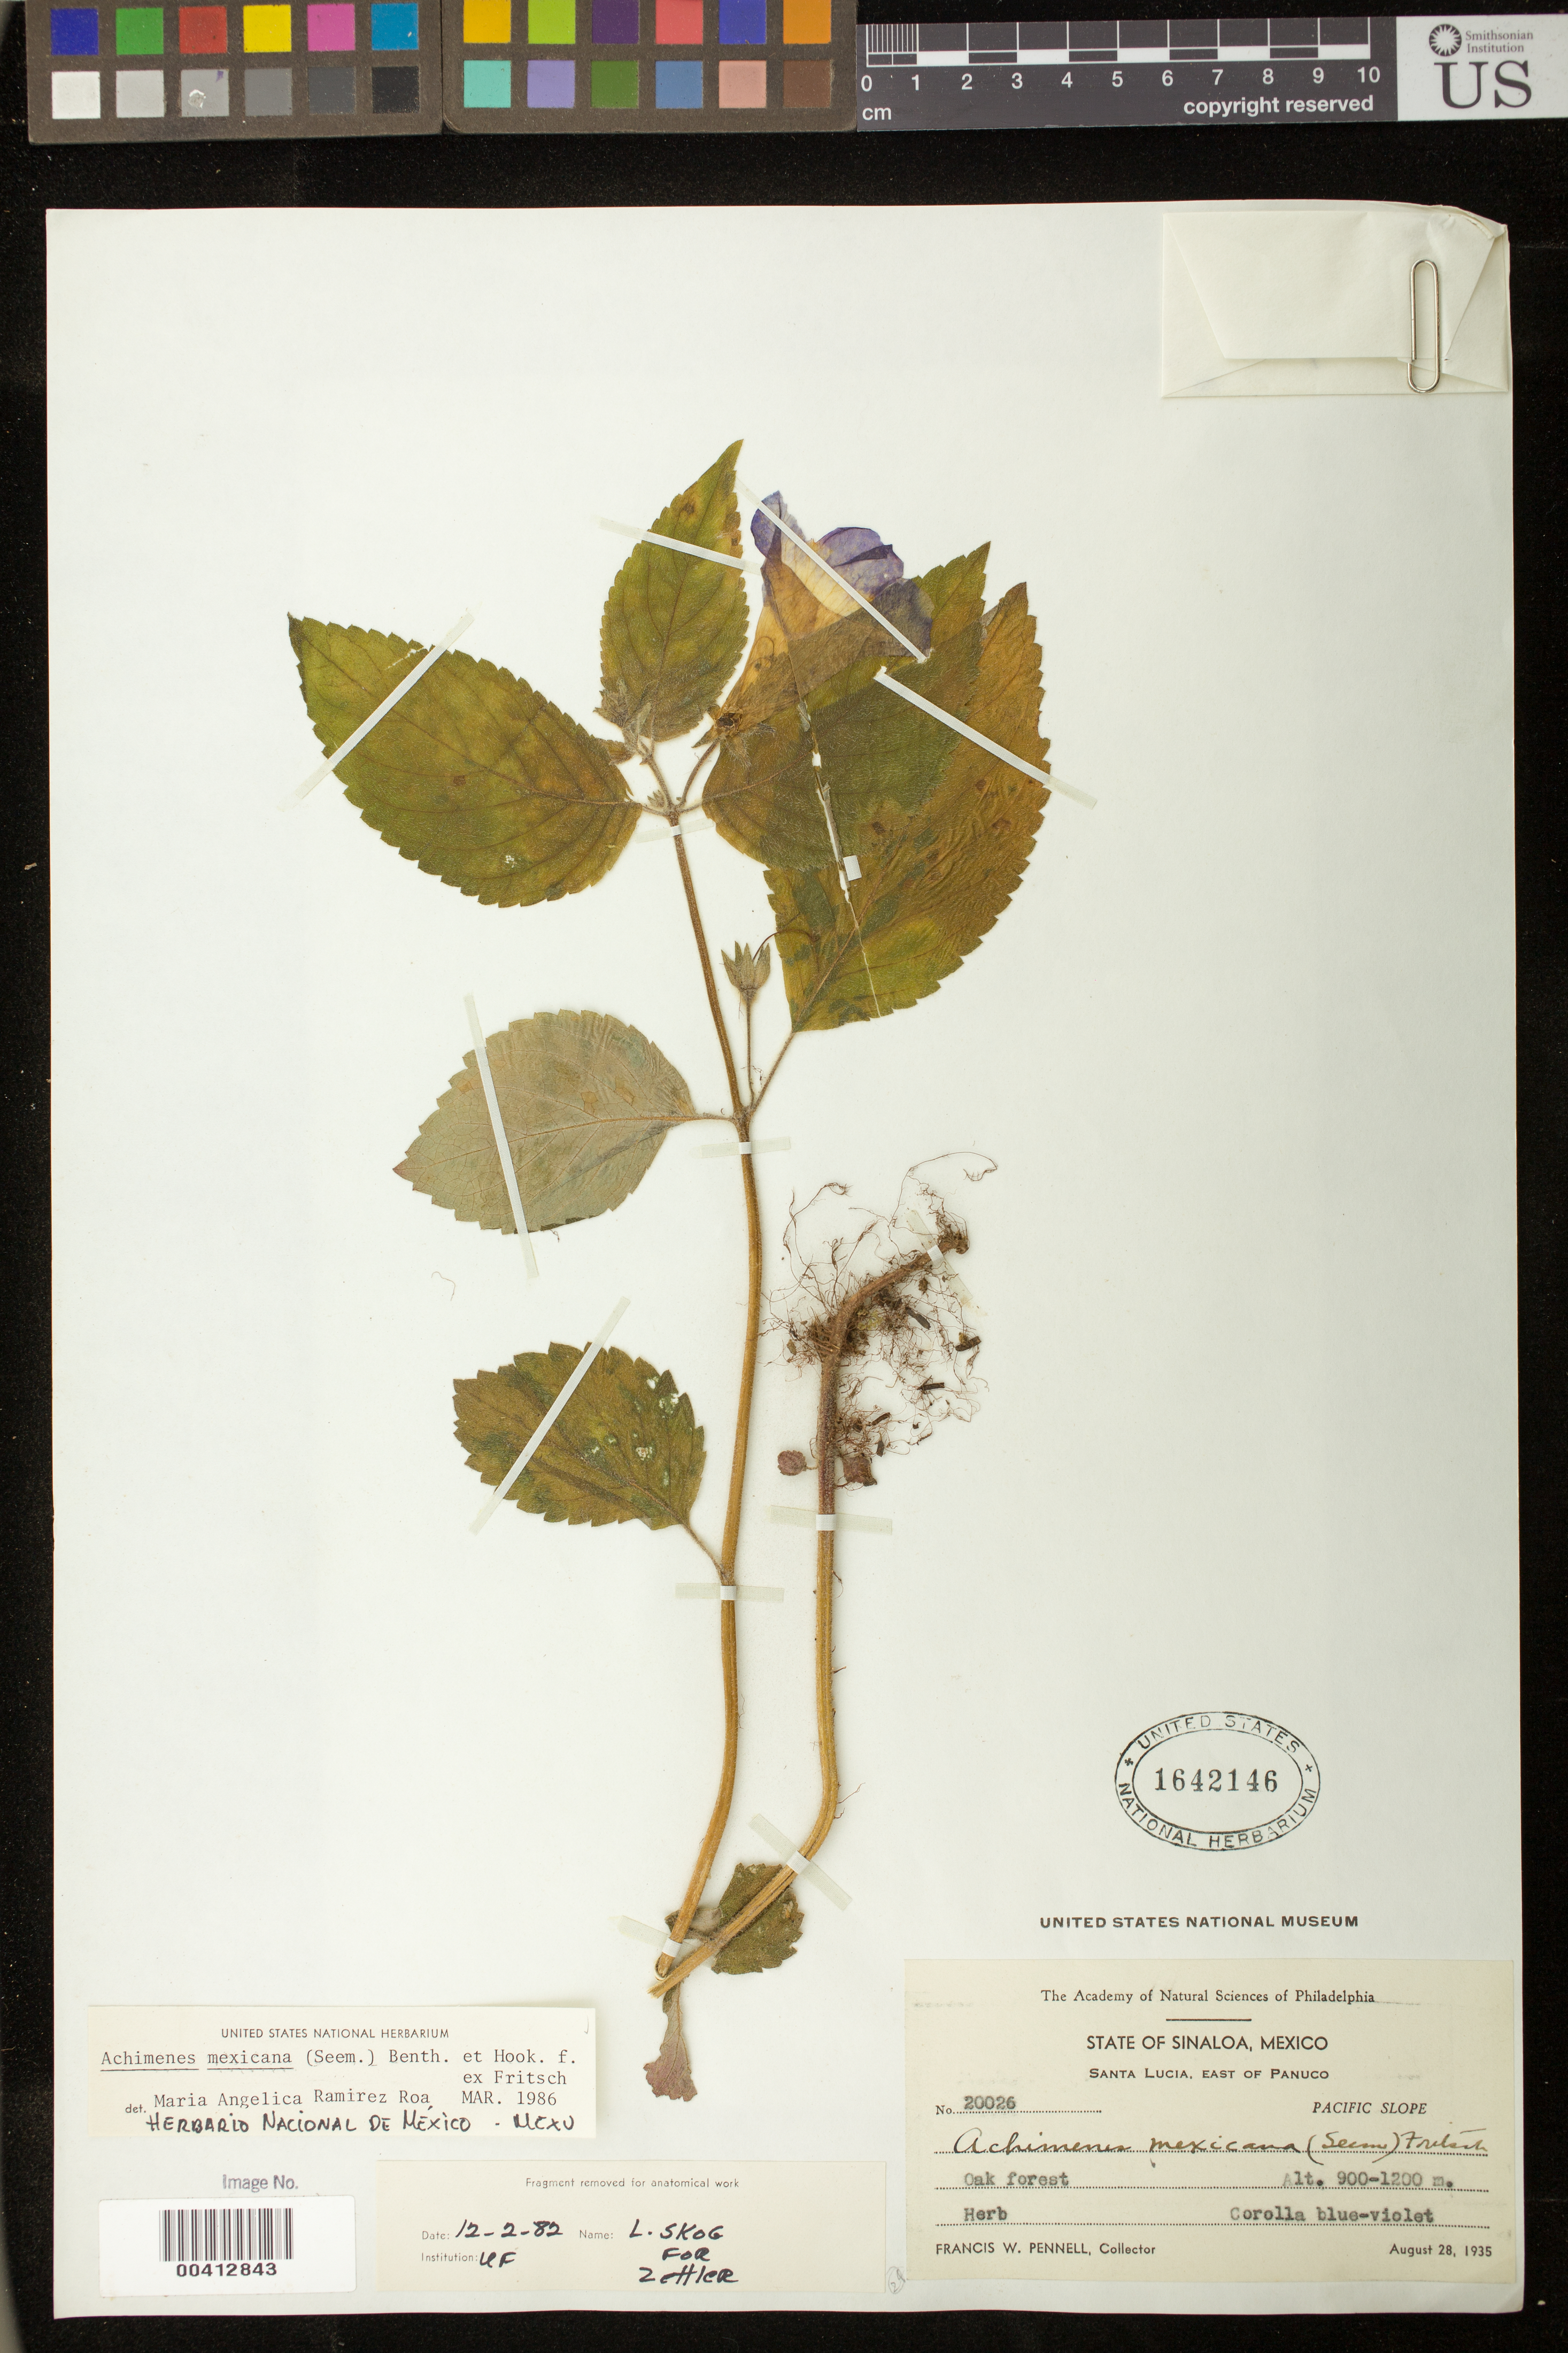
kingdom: Plantae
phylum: Tracheophyta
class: Magnoliopsida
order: Lamiales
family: Gesneriaceae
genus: Achimenes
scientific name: Achimenes mexicana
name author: (Seem.) Benth. & Hook. f. ex Fritsch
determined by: Skog, Laurence E.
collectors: F. W. Pennell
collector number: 20026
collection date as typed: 28 Aug 1935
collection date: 1935-08-28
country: Mexico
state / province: Sinaloa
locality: Santa Lucia, E of Panuco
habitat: Oak forest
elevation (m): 900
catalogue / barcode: US 1642146